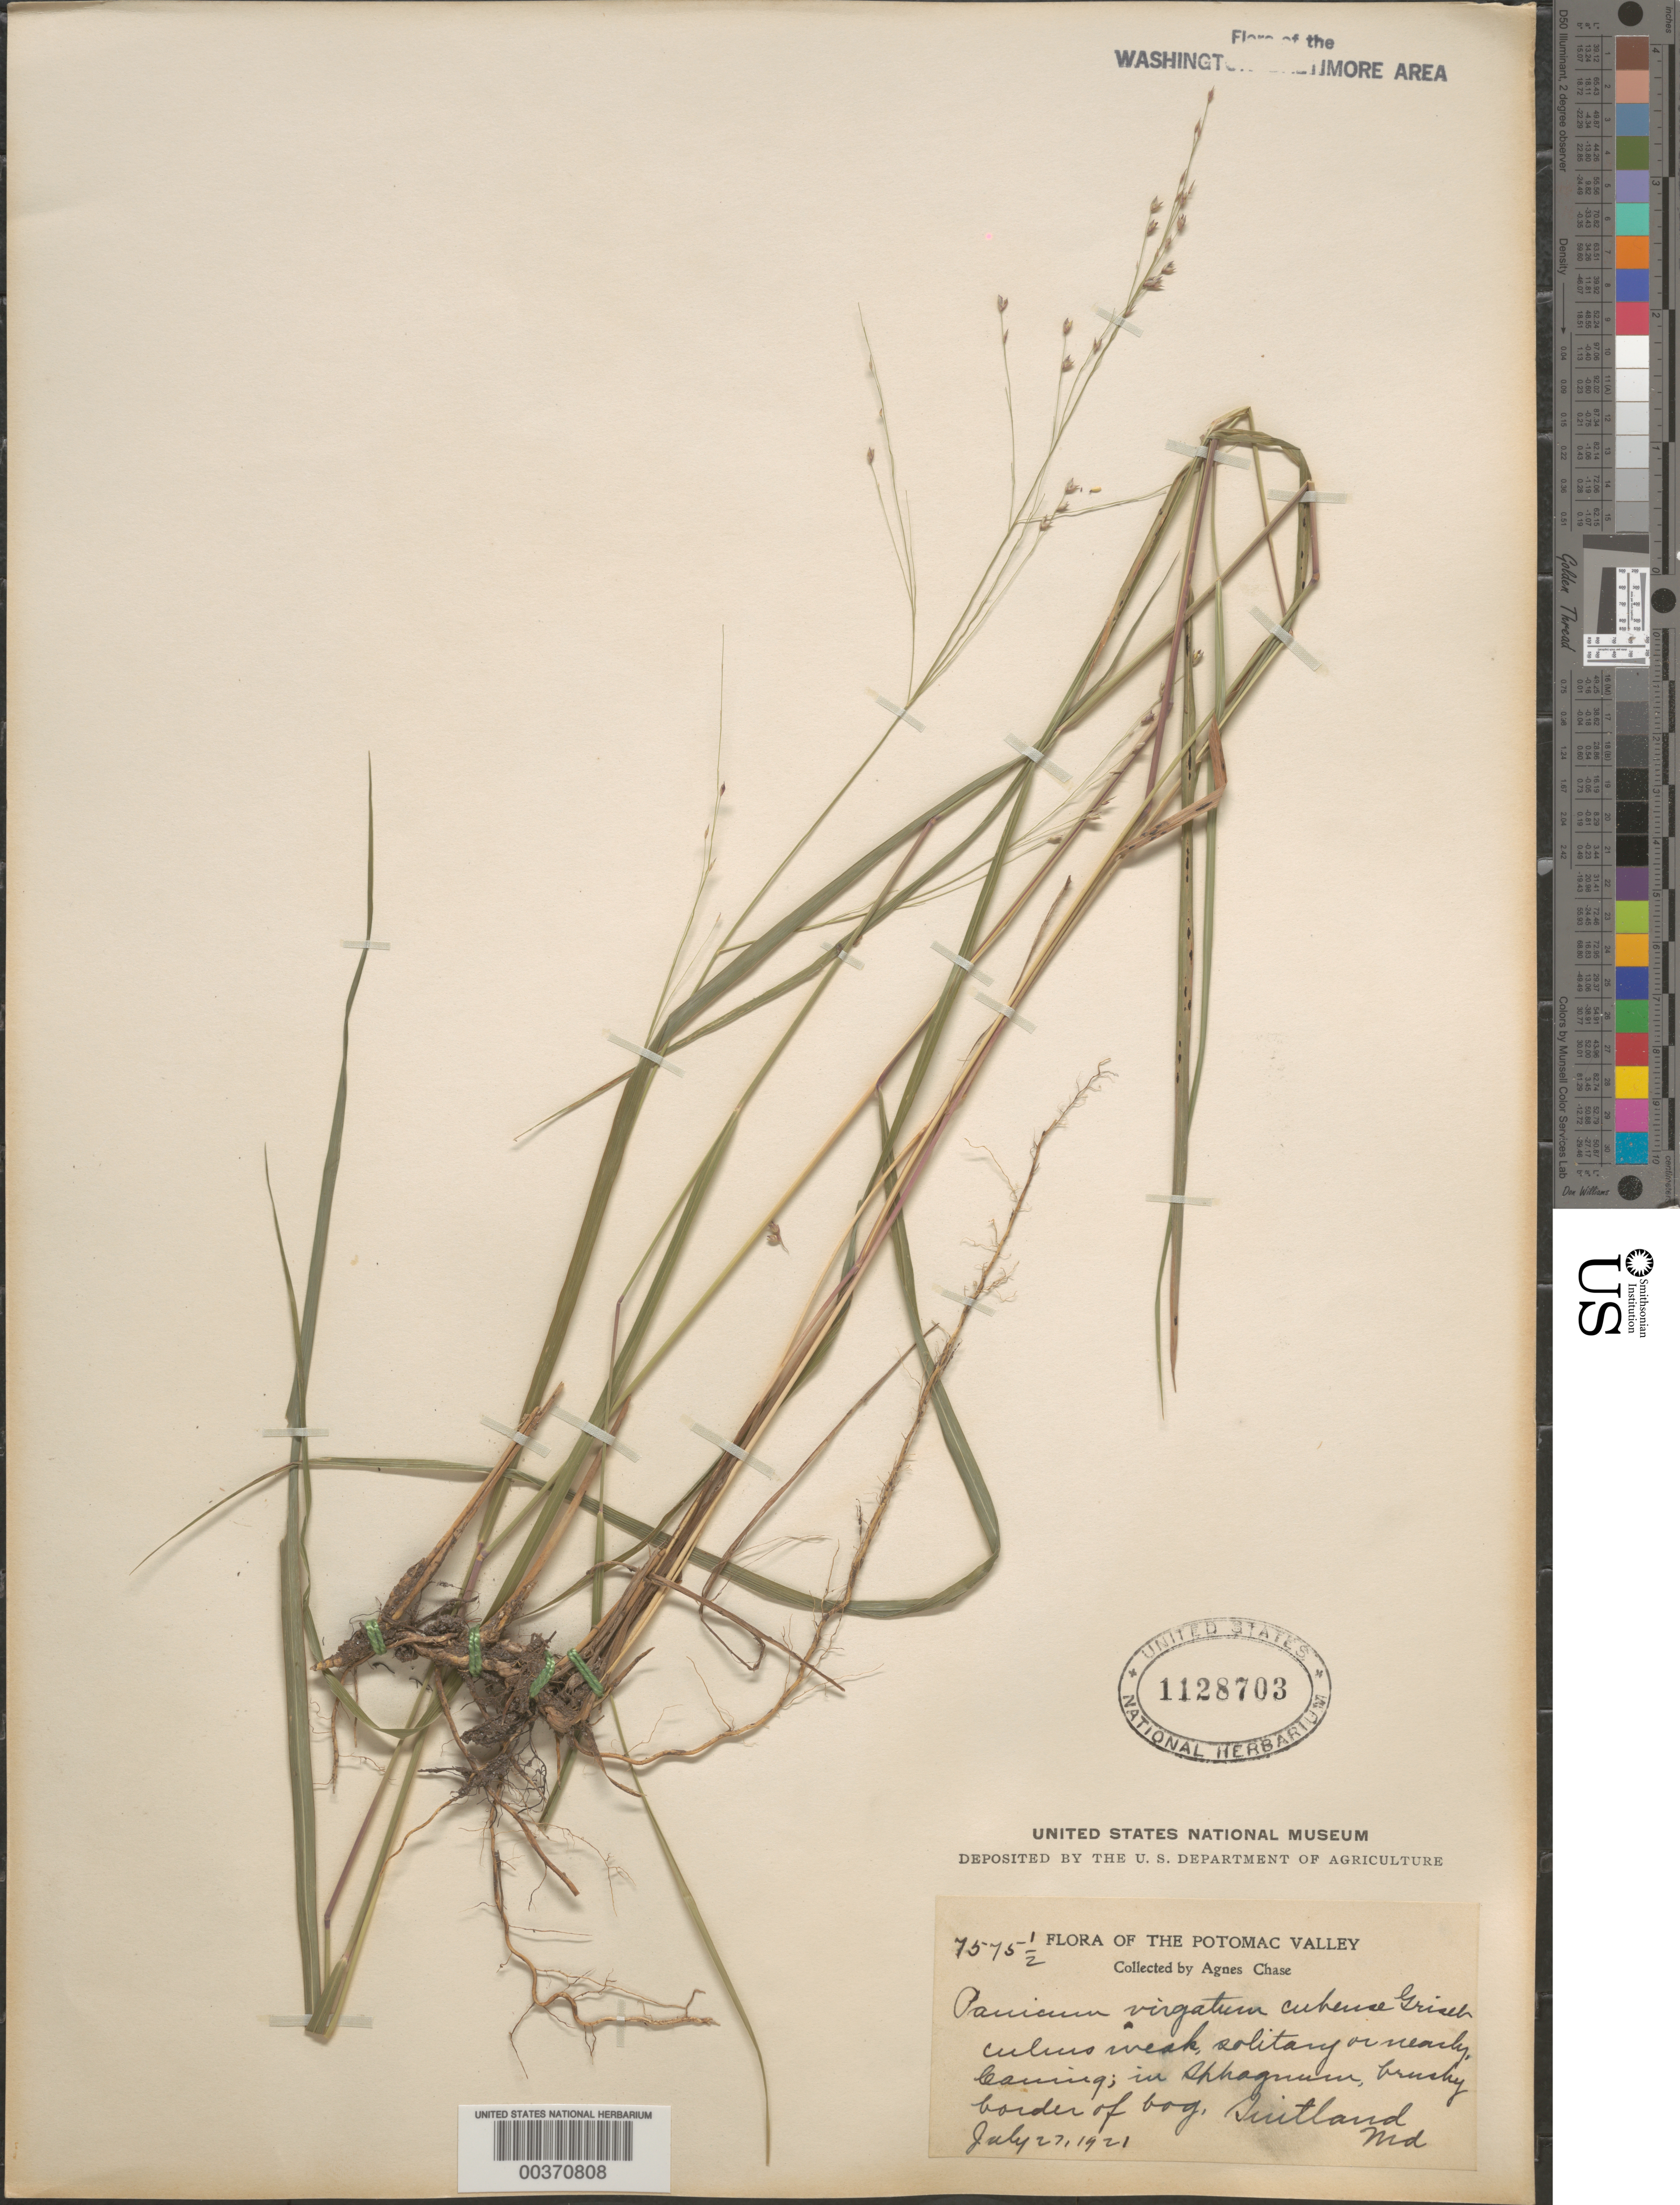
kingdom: Plantae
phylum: Tracheophyta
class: Liliopsida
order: Poales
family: Poaceae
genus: Panicum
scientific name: Panicum virgatum var. cubense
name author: Griseb.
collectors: A. Chase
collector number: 7575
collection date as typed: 27 Jul 1921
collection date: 1921-07-27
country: United States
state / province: Maryland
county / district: Prince George's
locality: Suitland Bog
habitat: Sphagnum, brushy border of bog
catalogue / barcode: US 1128703